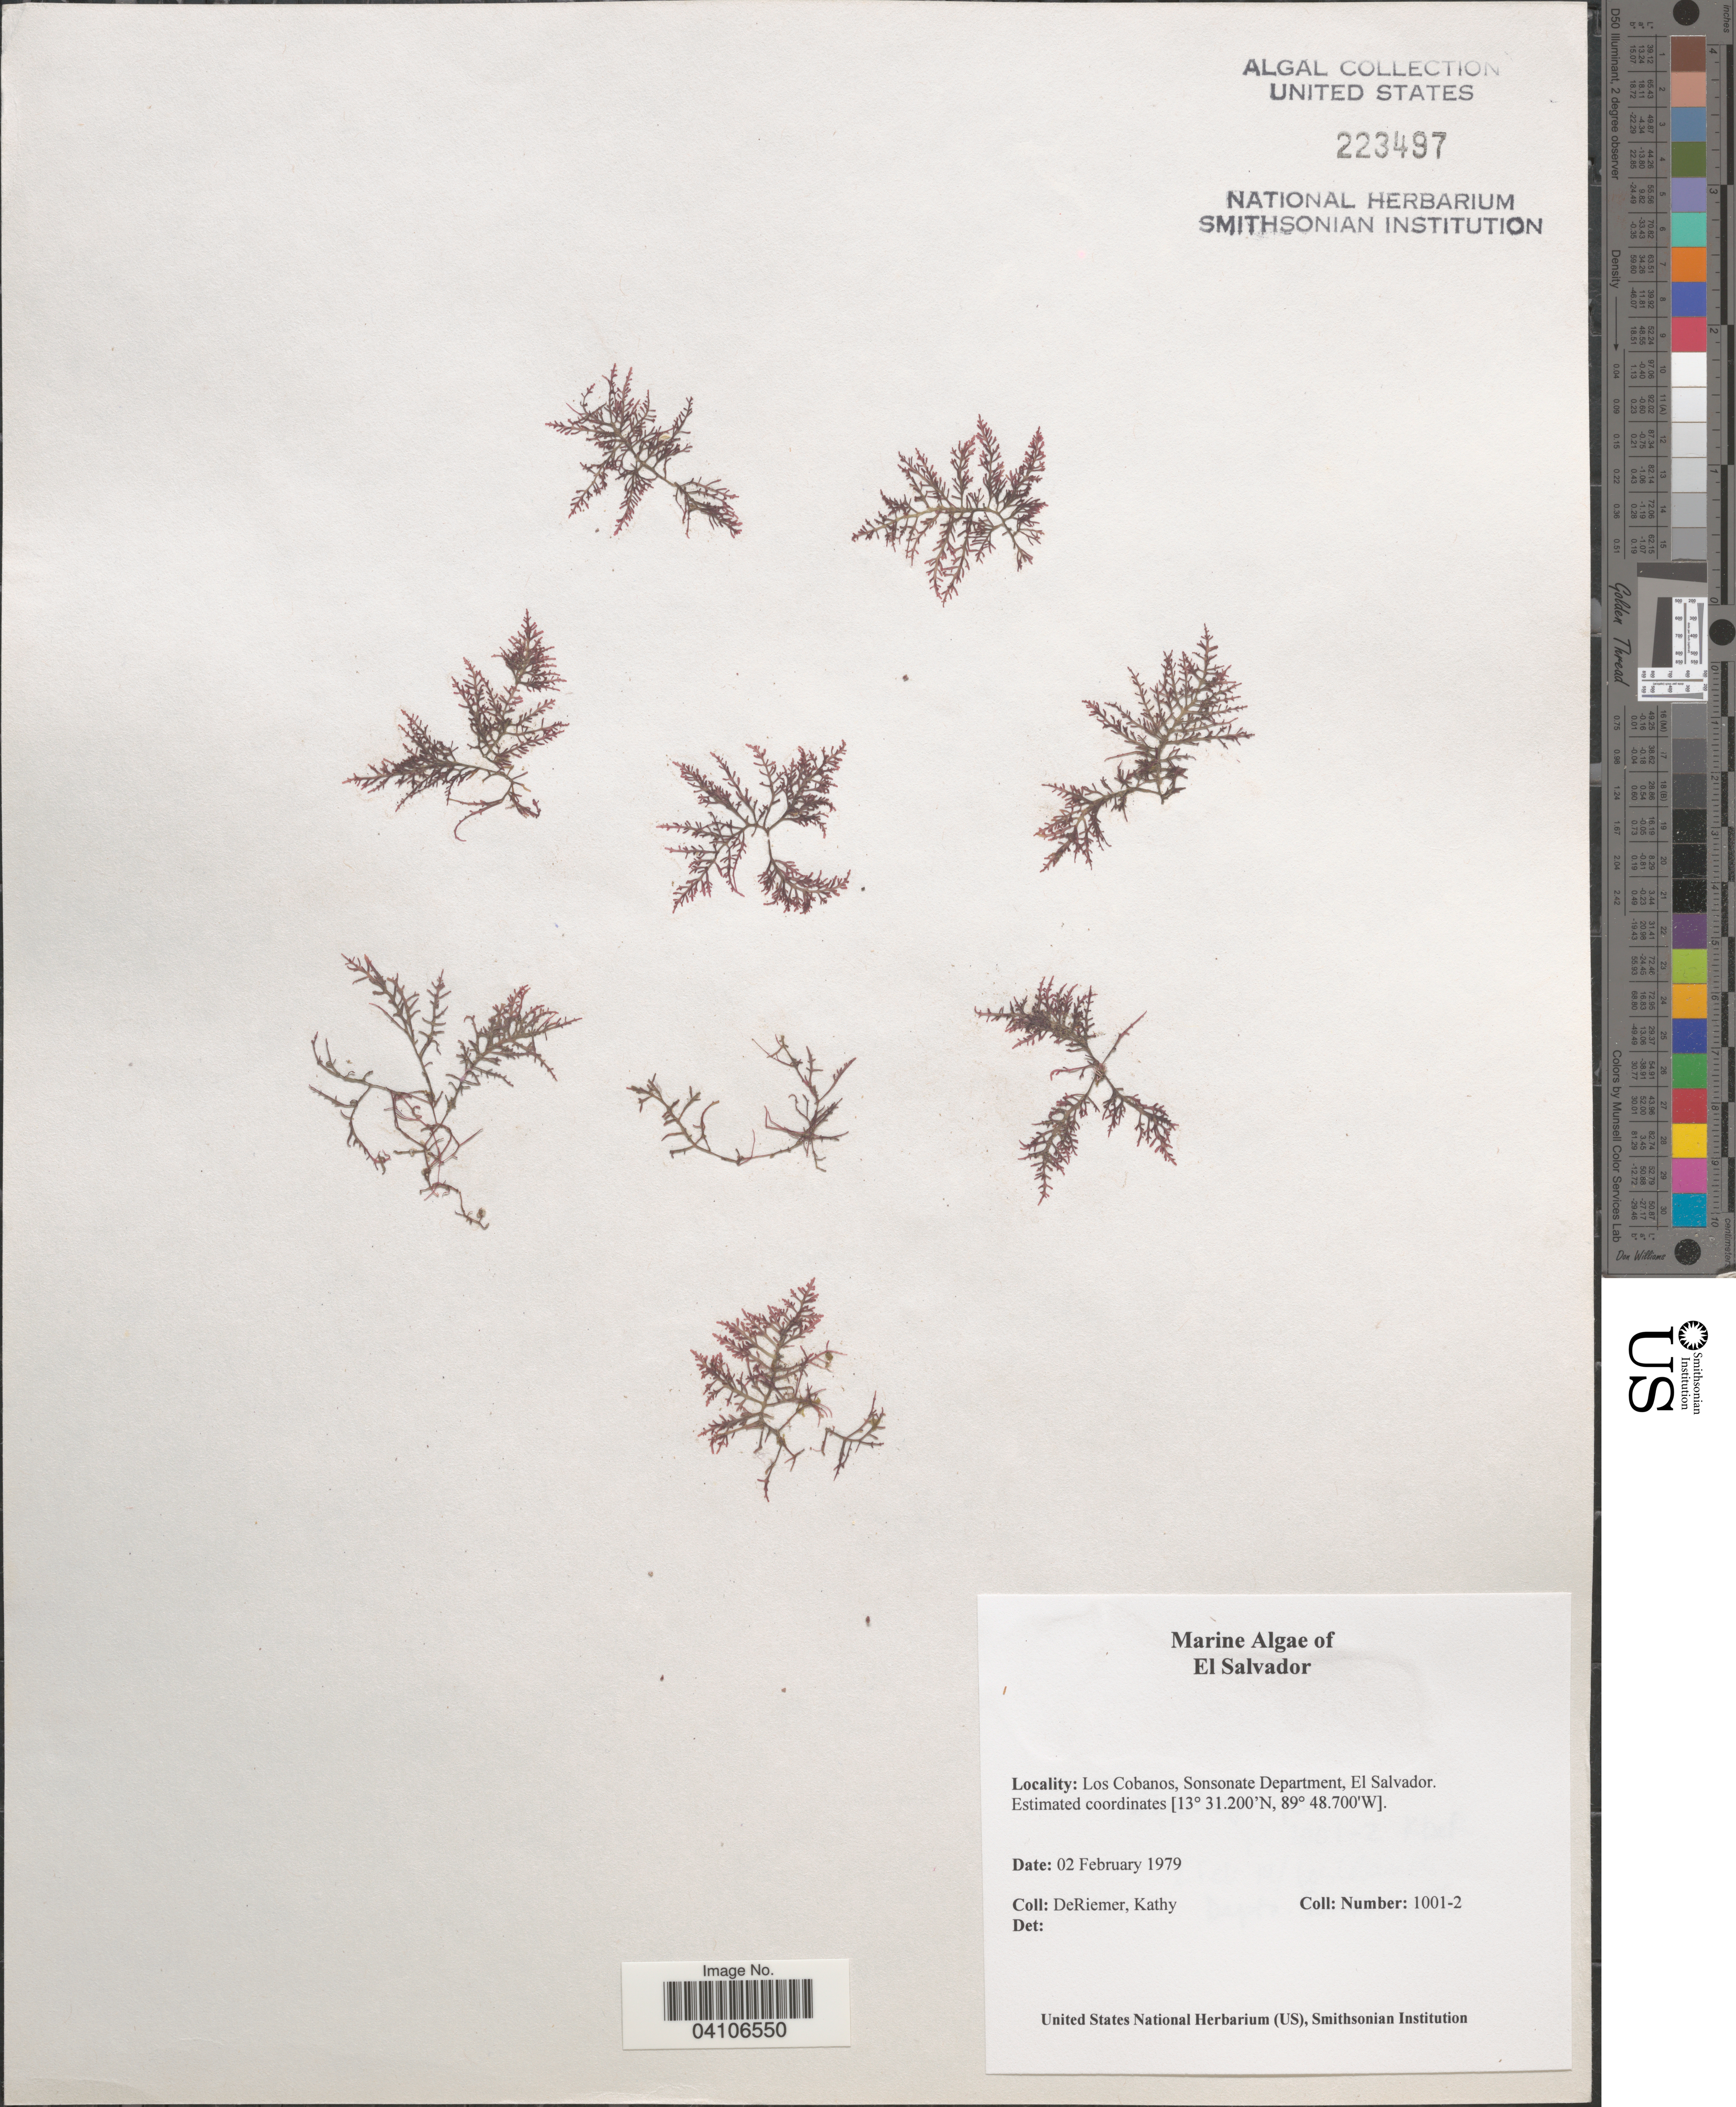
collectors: K. DeRiemer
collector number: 1001-2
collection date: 1979-02-02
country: El Salvador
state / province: Sonsonate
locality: Los Cobanos, Sonsonate Department.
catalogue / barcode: US 223497